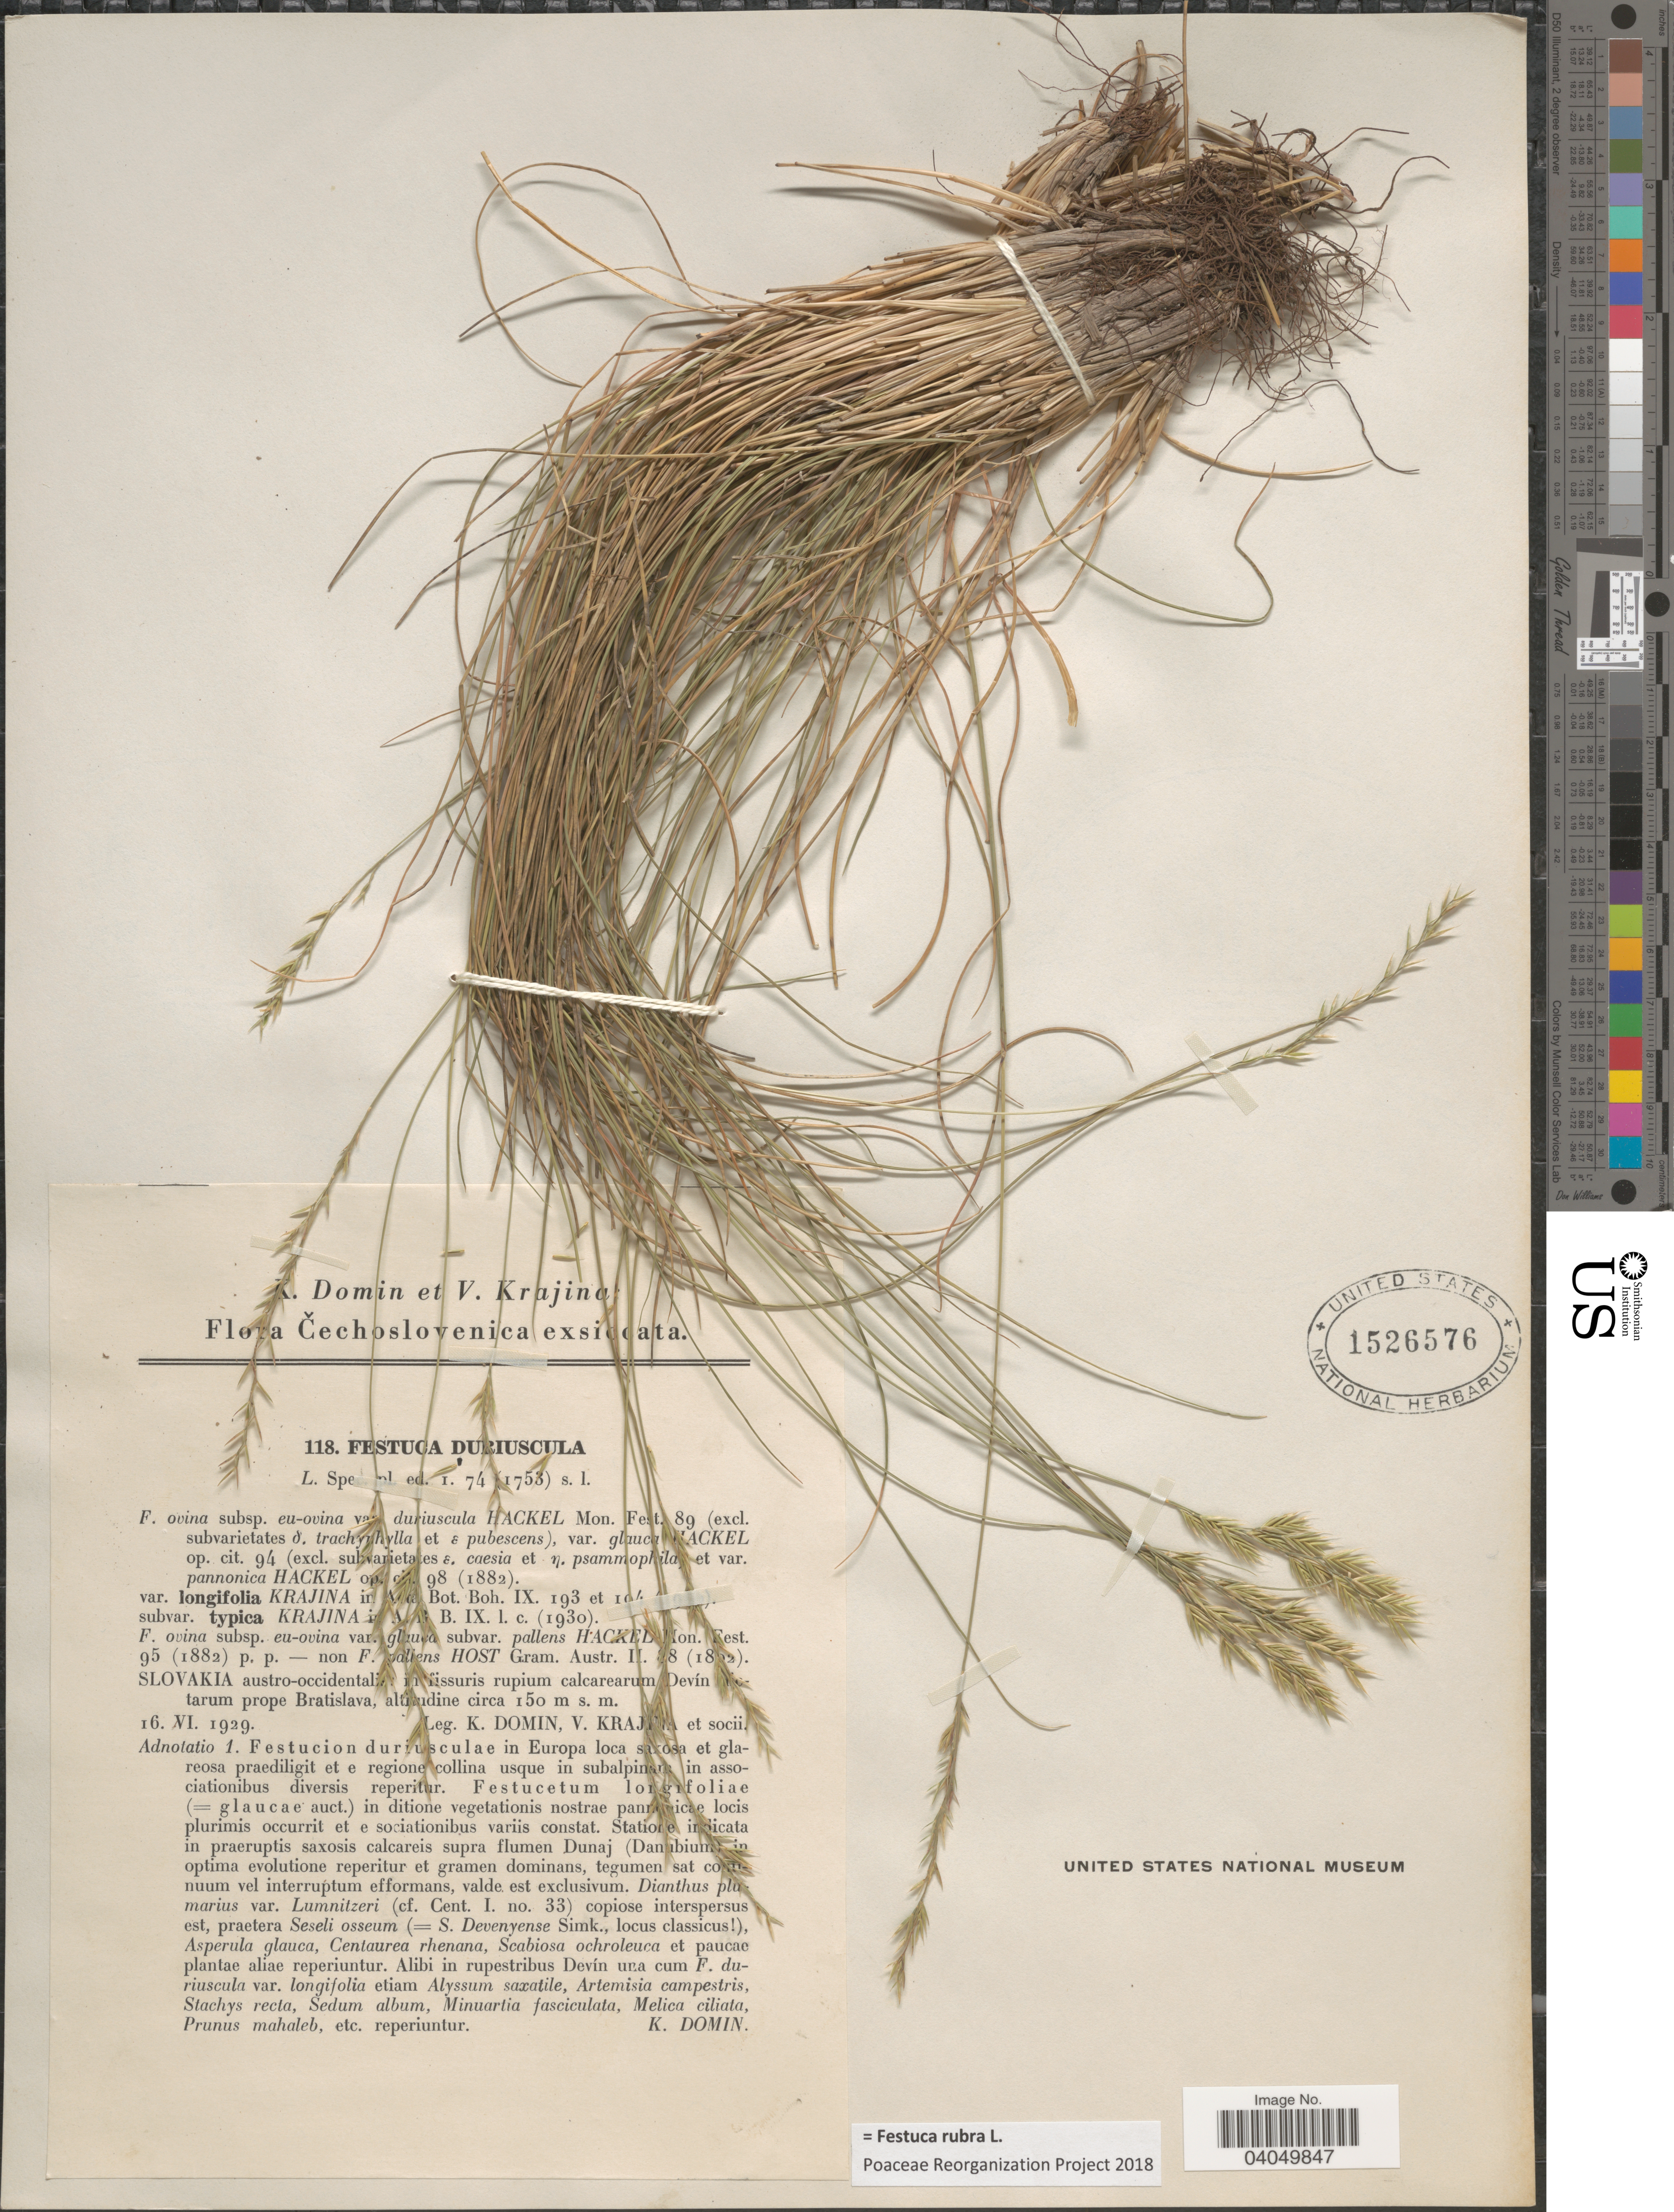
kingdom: Plantae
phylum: Tracheophyta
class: Liliopsida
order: Poales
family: Poaceae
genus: Festuca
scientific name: Festuca rubra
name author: L.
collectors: K. Domin, V. Krajina & et al.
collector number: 118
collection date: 1929-06-16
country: Czechia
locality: Cechoslovenica. Slovakia austro-occidentalis in fissuris rupium calcarearum Devín [illegible text] tarum prope Bratislava.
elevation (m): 150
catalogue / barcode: US 1526576